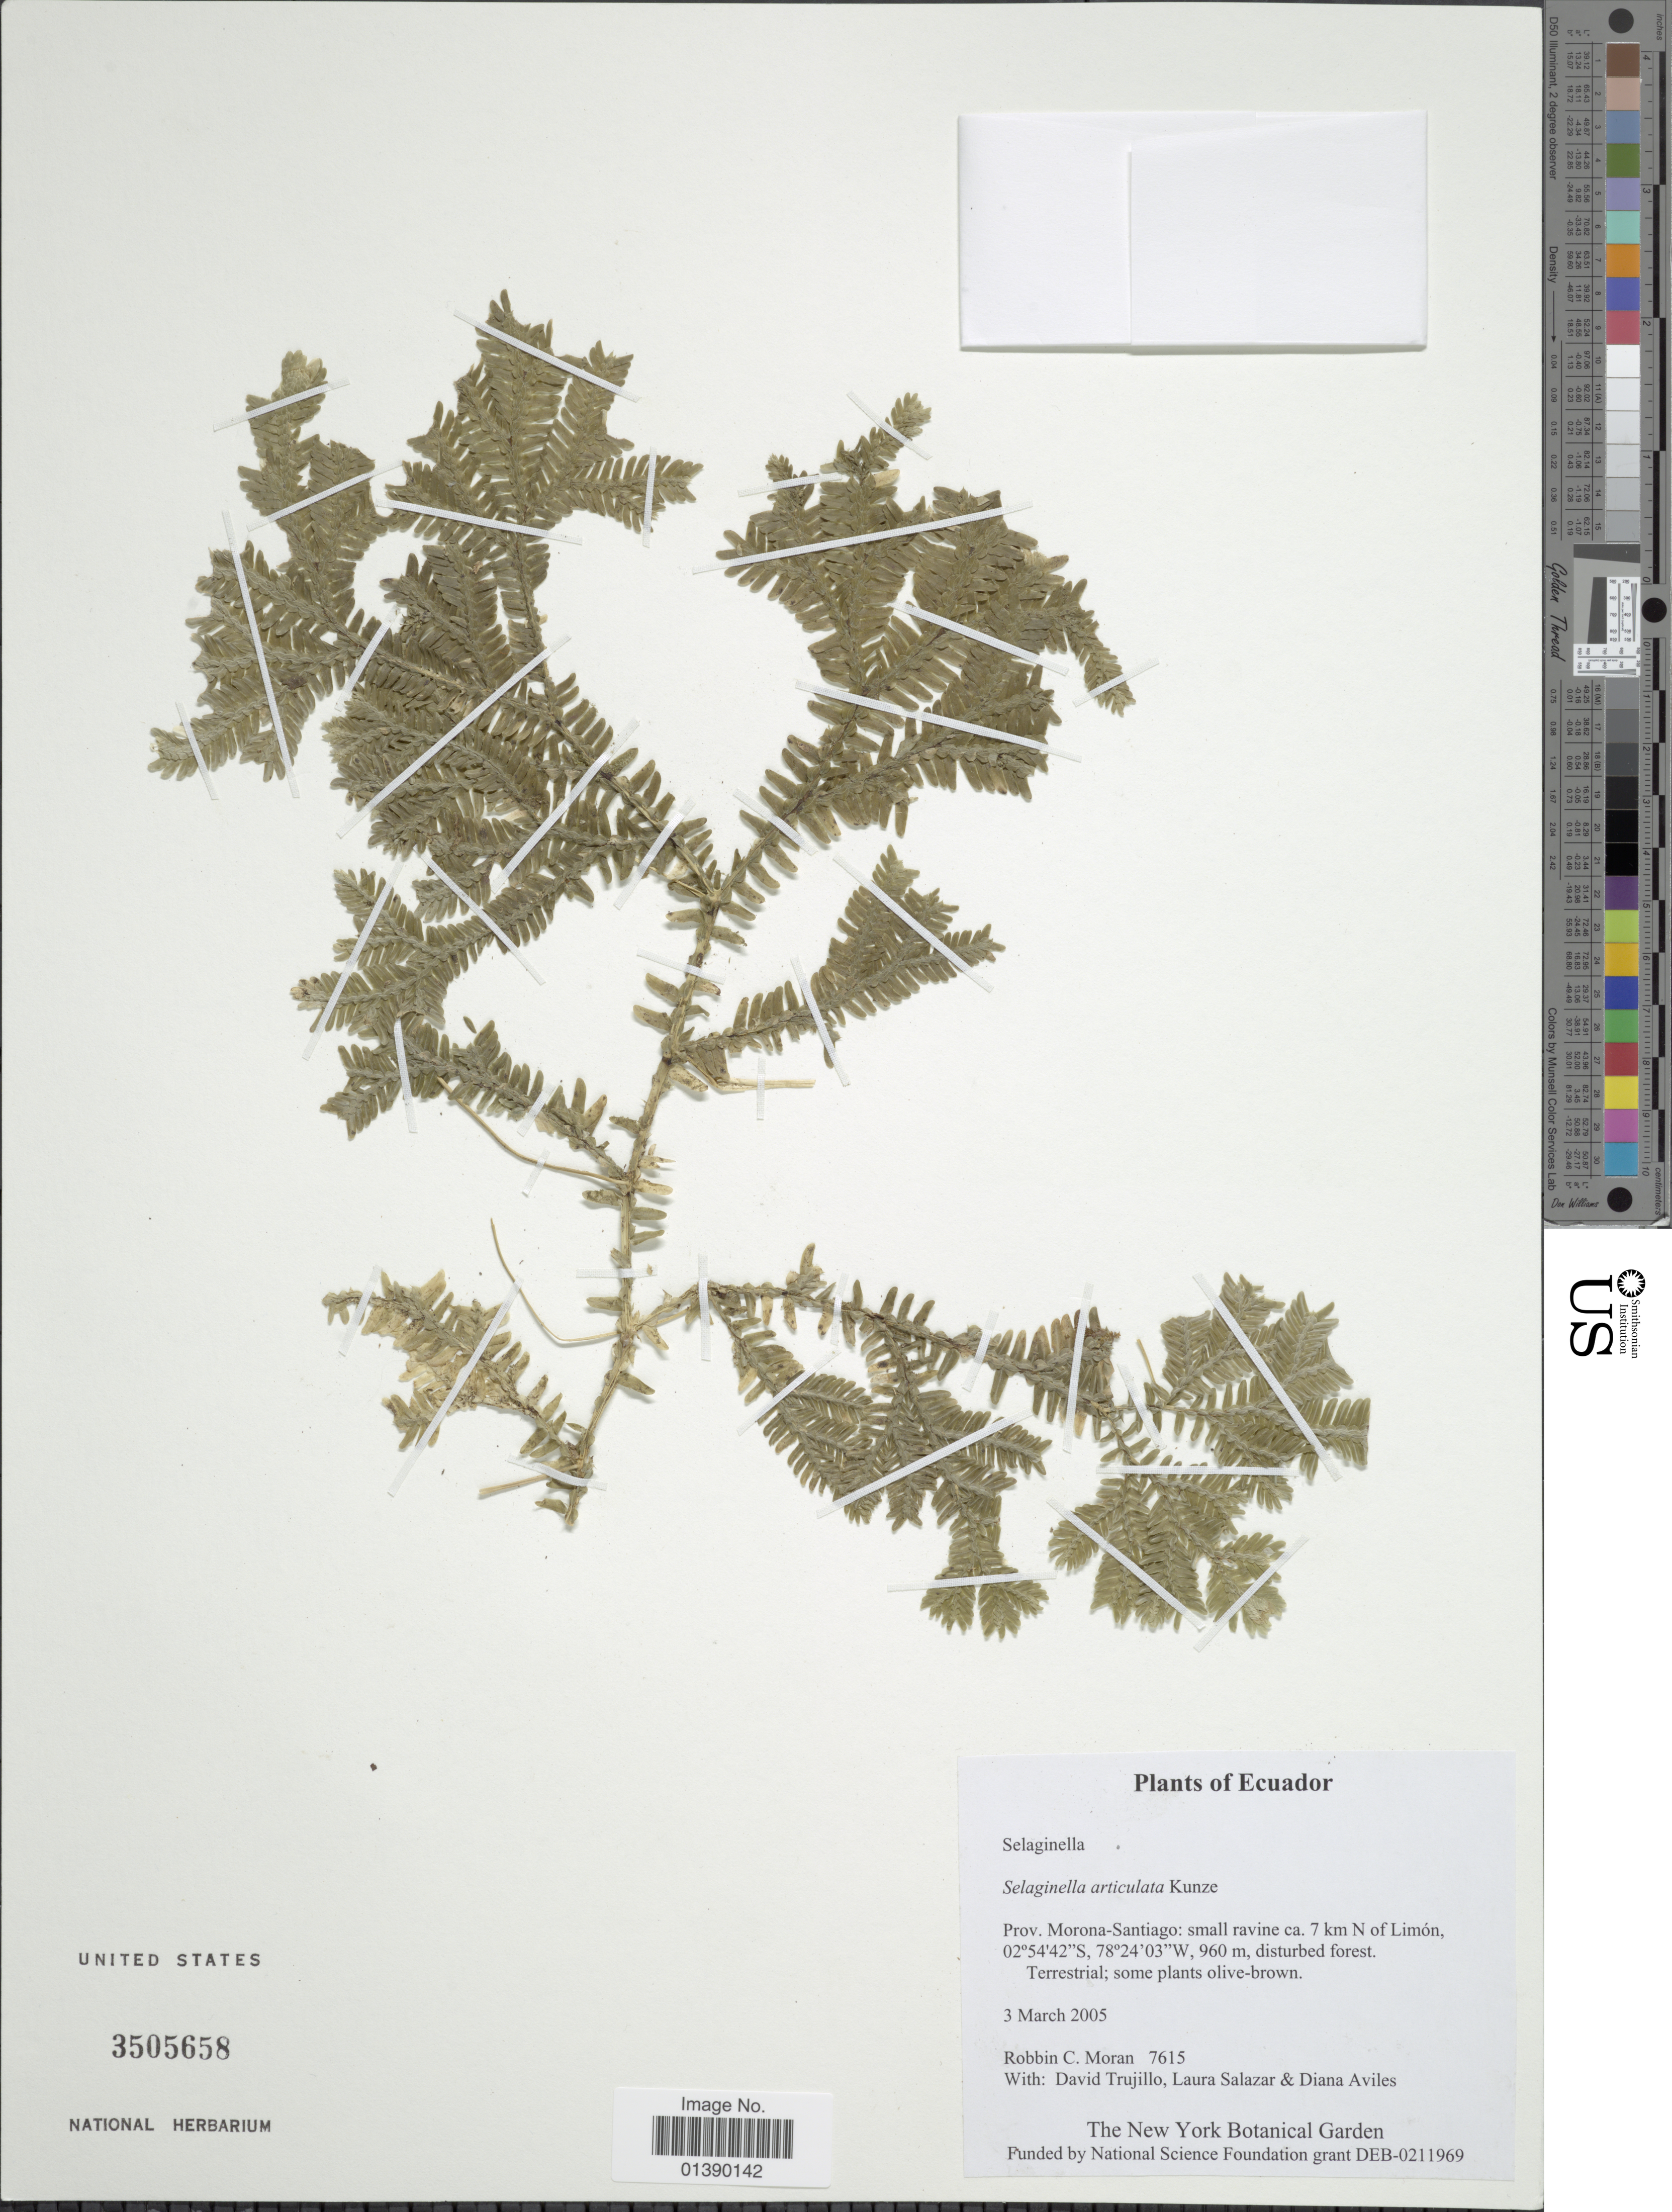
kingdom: Plantae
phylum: Tracheophyta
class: Lycopodiopsida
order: Selaginellales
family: Selaginellaceae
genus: Selaginella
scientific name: Selaginella articulata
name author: (Kunze) Spring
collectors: R. C. Moran, D. Trujillo, L. Salazar & D. Aviles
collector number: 7615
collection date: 2005-03-03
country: Ecuador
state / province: Morona-Santiago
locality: Small ravine ca. 7 km N of Limón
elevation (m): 960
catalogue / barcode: US 3505658